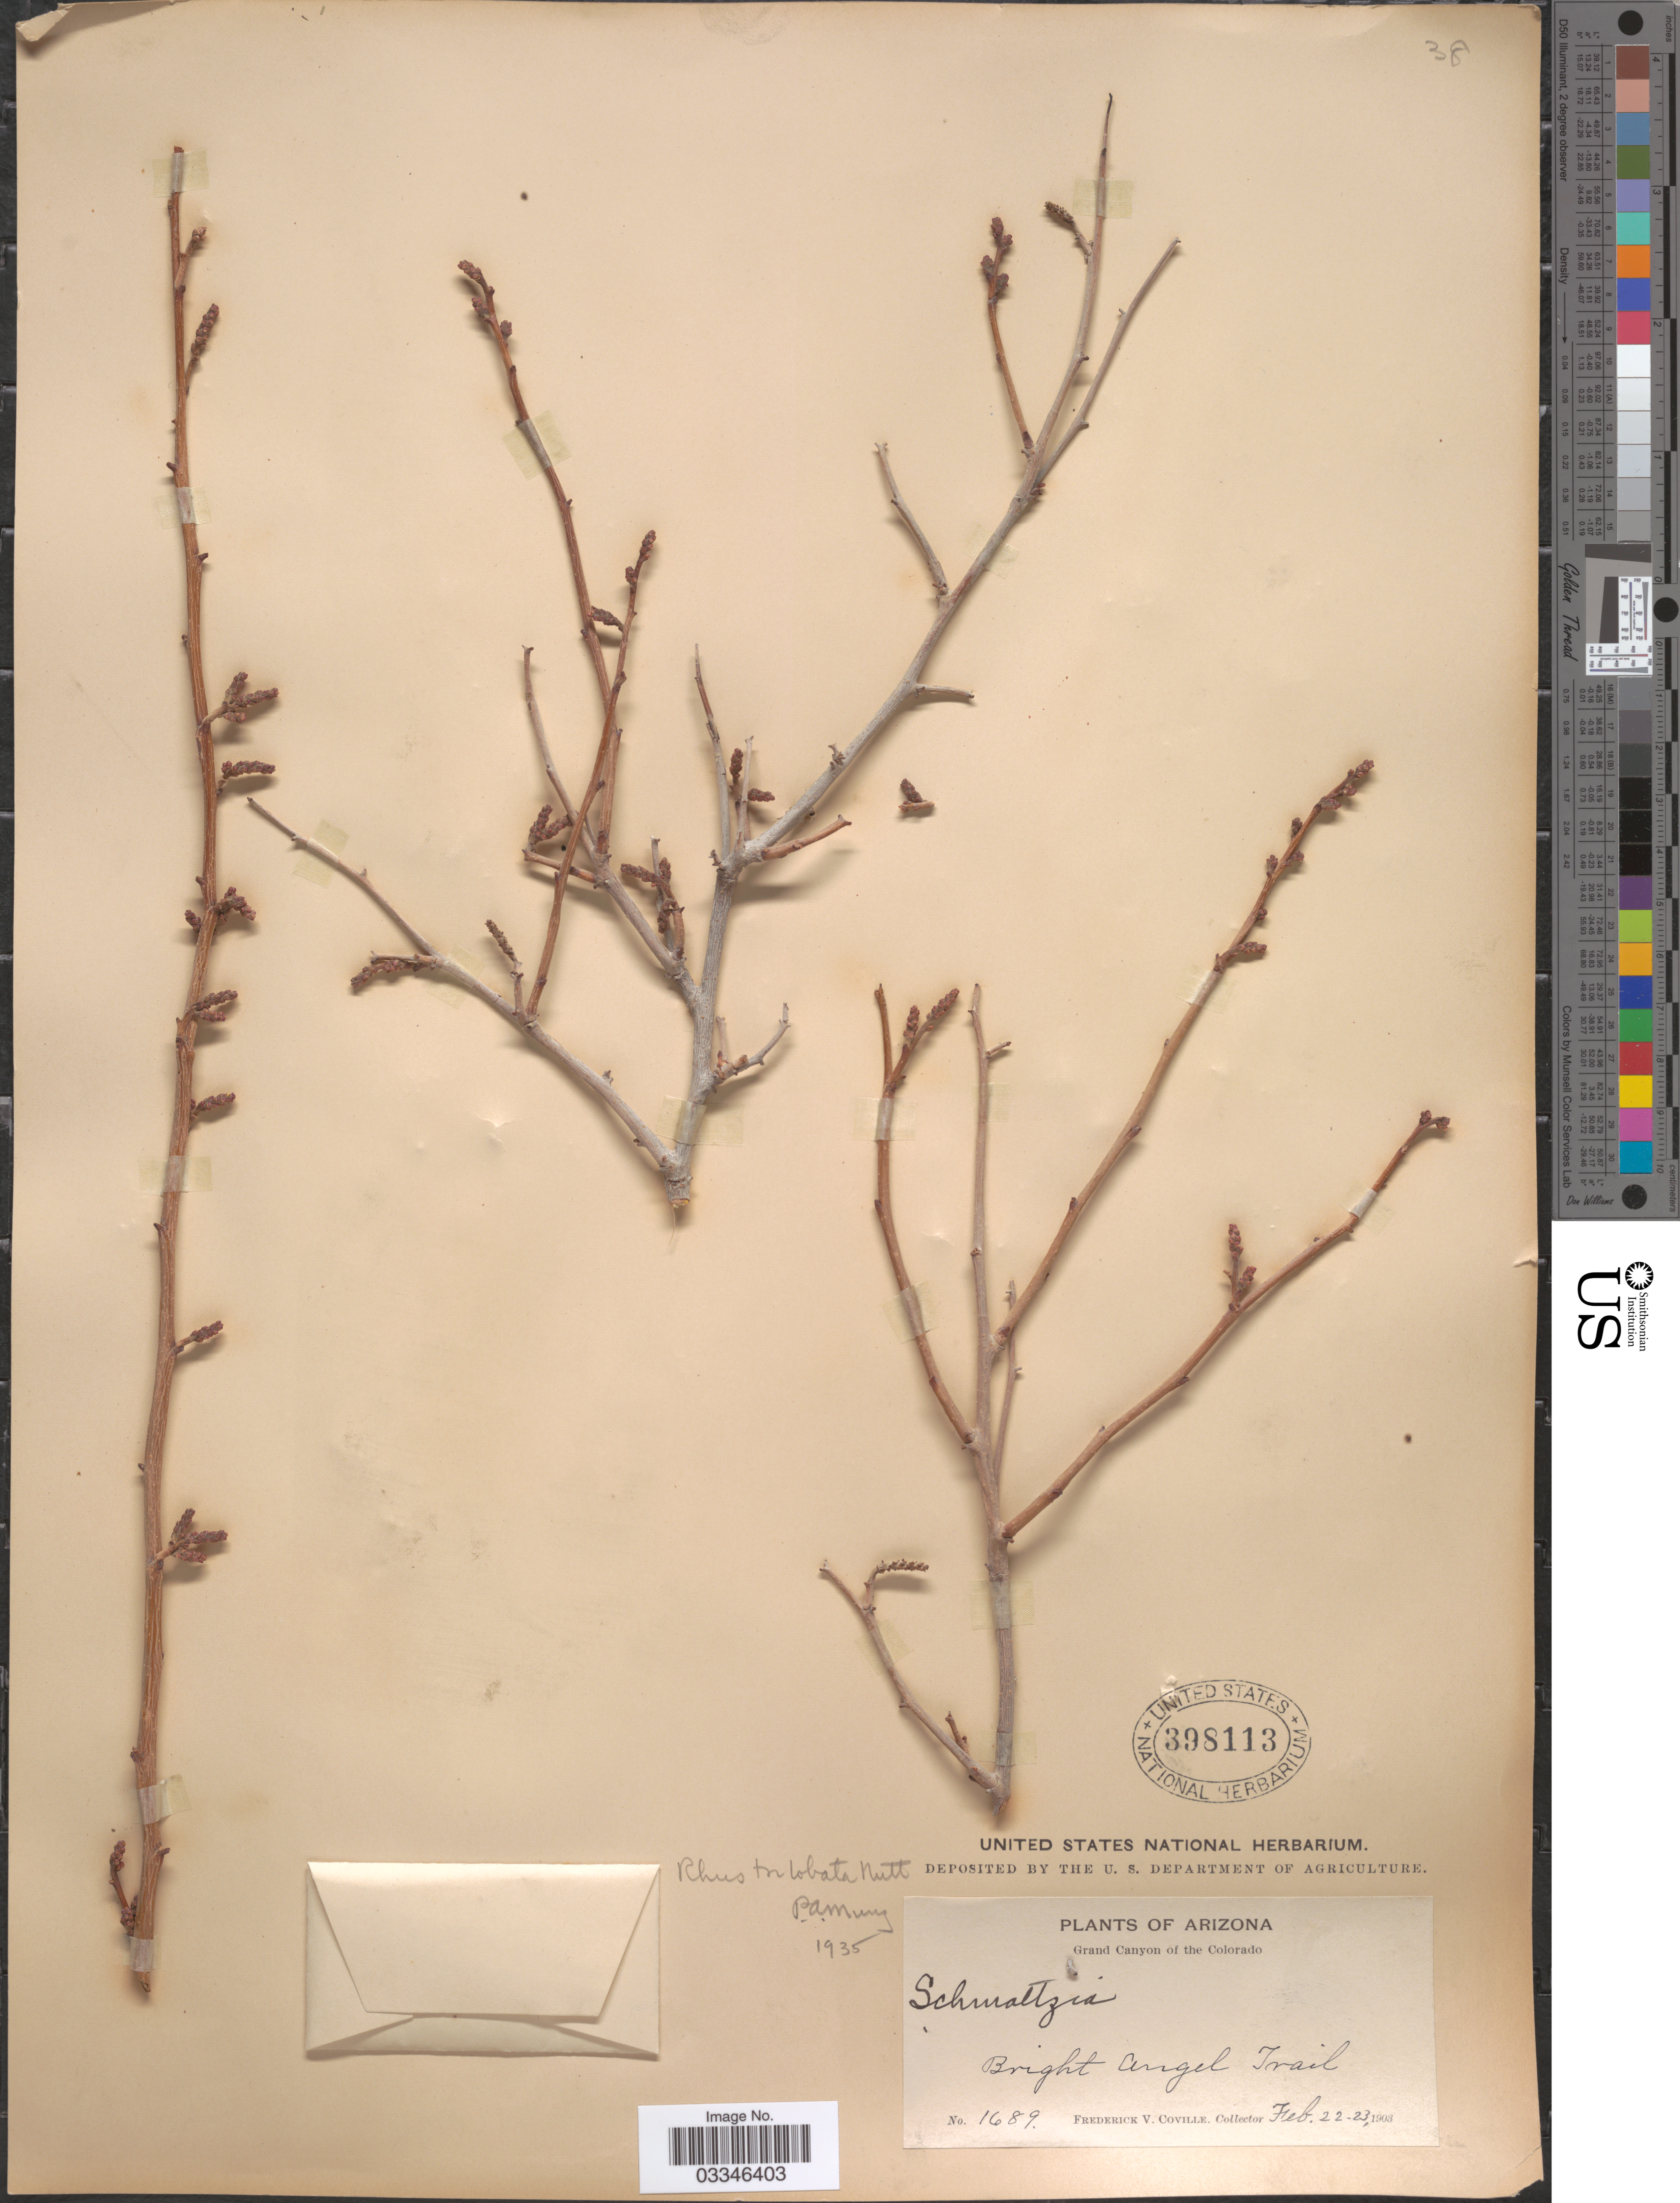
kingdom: Plantae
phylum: Tracheophyta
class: Magnoliopsida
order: Sapindales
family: Anacardiaceae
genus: Rhus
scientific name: Rhus trilobata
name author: Nutt.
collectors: F. V. Coville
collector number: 1689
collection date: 1903-02-22/1903-02-23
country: United States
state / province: Arizona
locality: Grand Canyon of the Colorado. Bright Angel Trail.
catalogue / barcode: US 398113